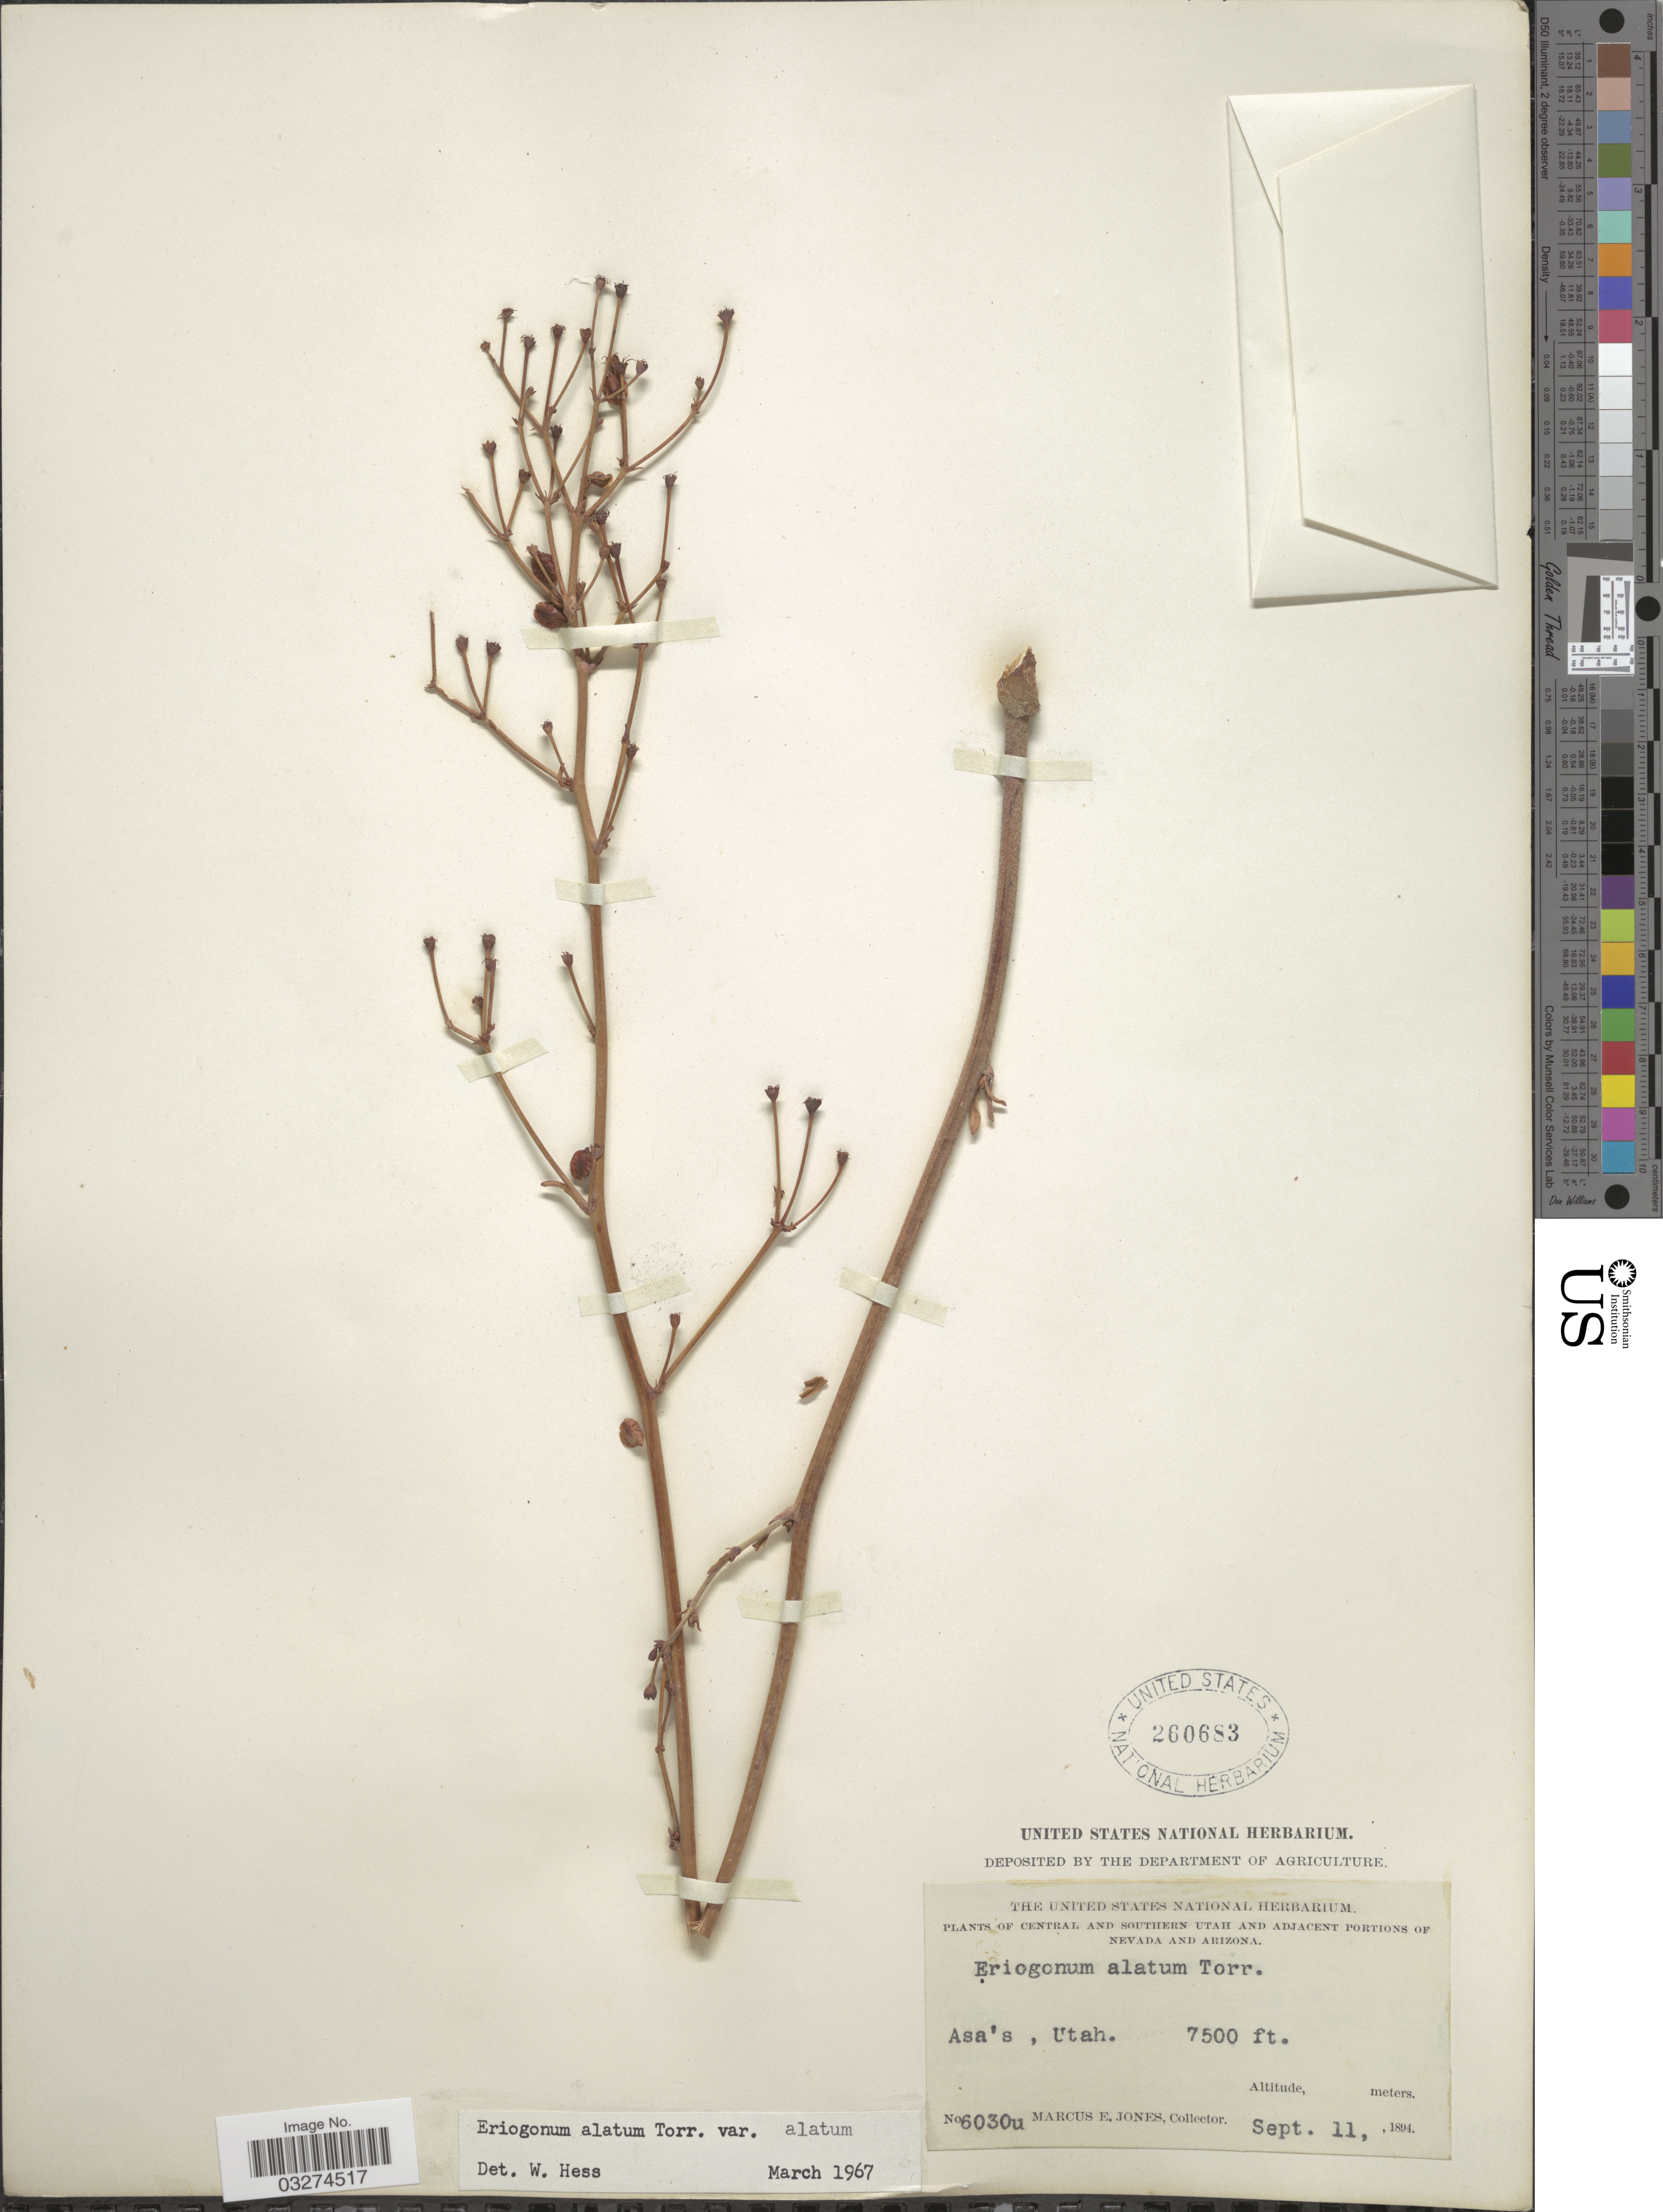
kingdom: Plantae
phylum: Tracheophyta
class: Magnoliopsida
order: Caryophyllales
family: Polygonaceae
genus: Eriogonum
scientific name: Eriogonum alatum var. alatum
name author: Torr.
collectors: M. E. Jones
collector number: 6030u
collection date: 1894-09-11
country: United States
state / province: Utah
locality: Central and Southern Utah. Asa's.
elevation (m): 2286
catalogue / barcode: US 260683